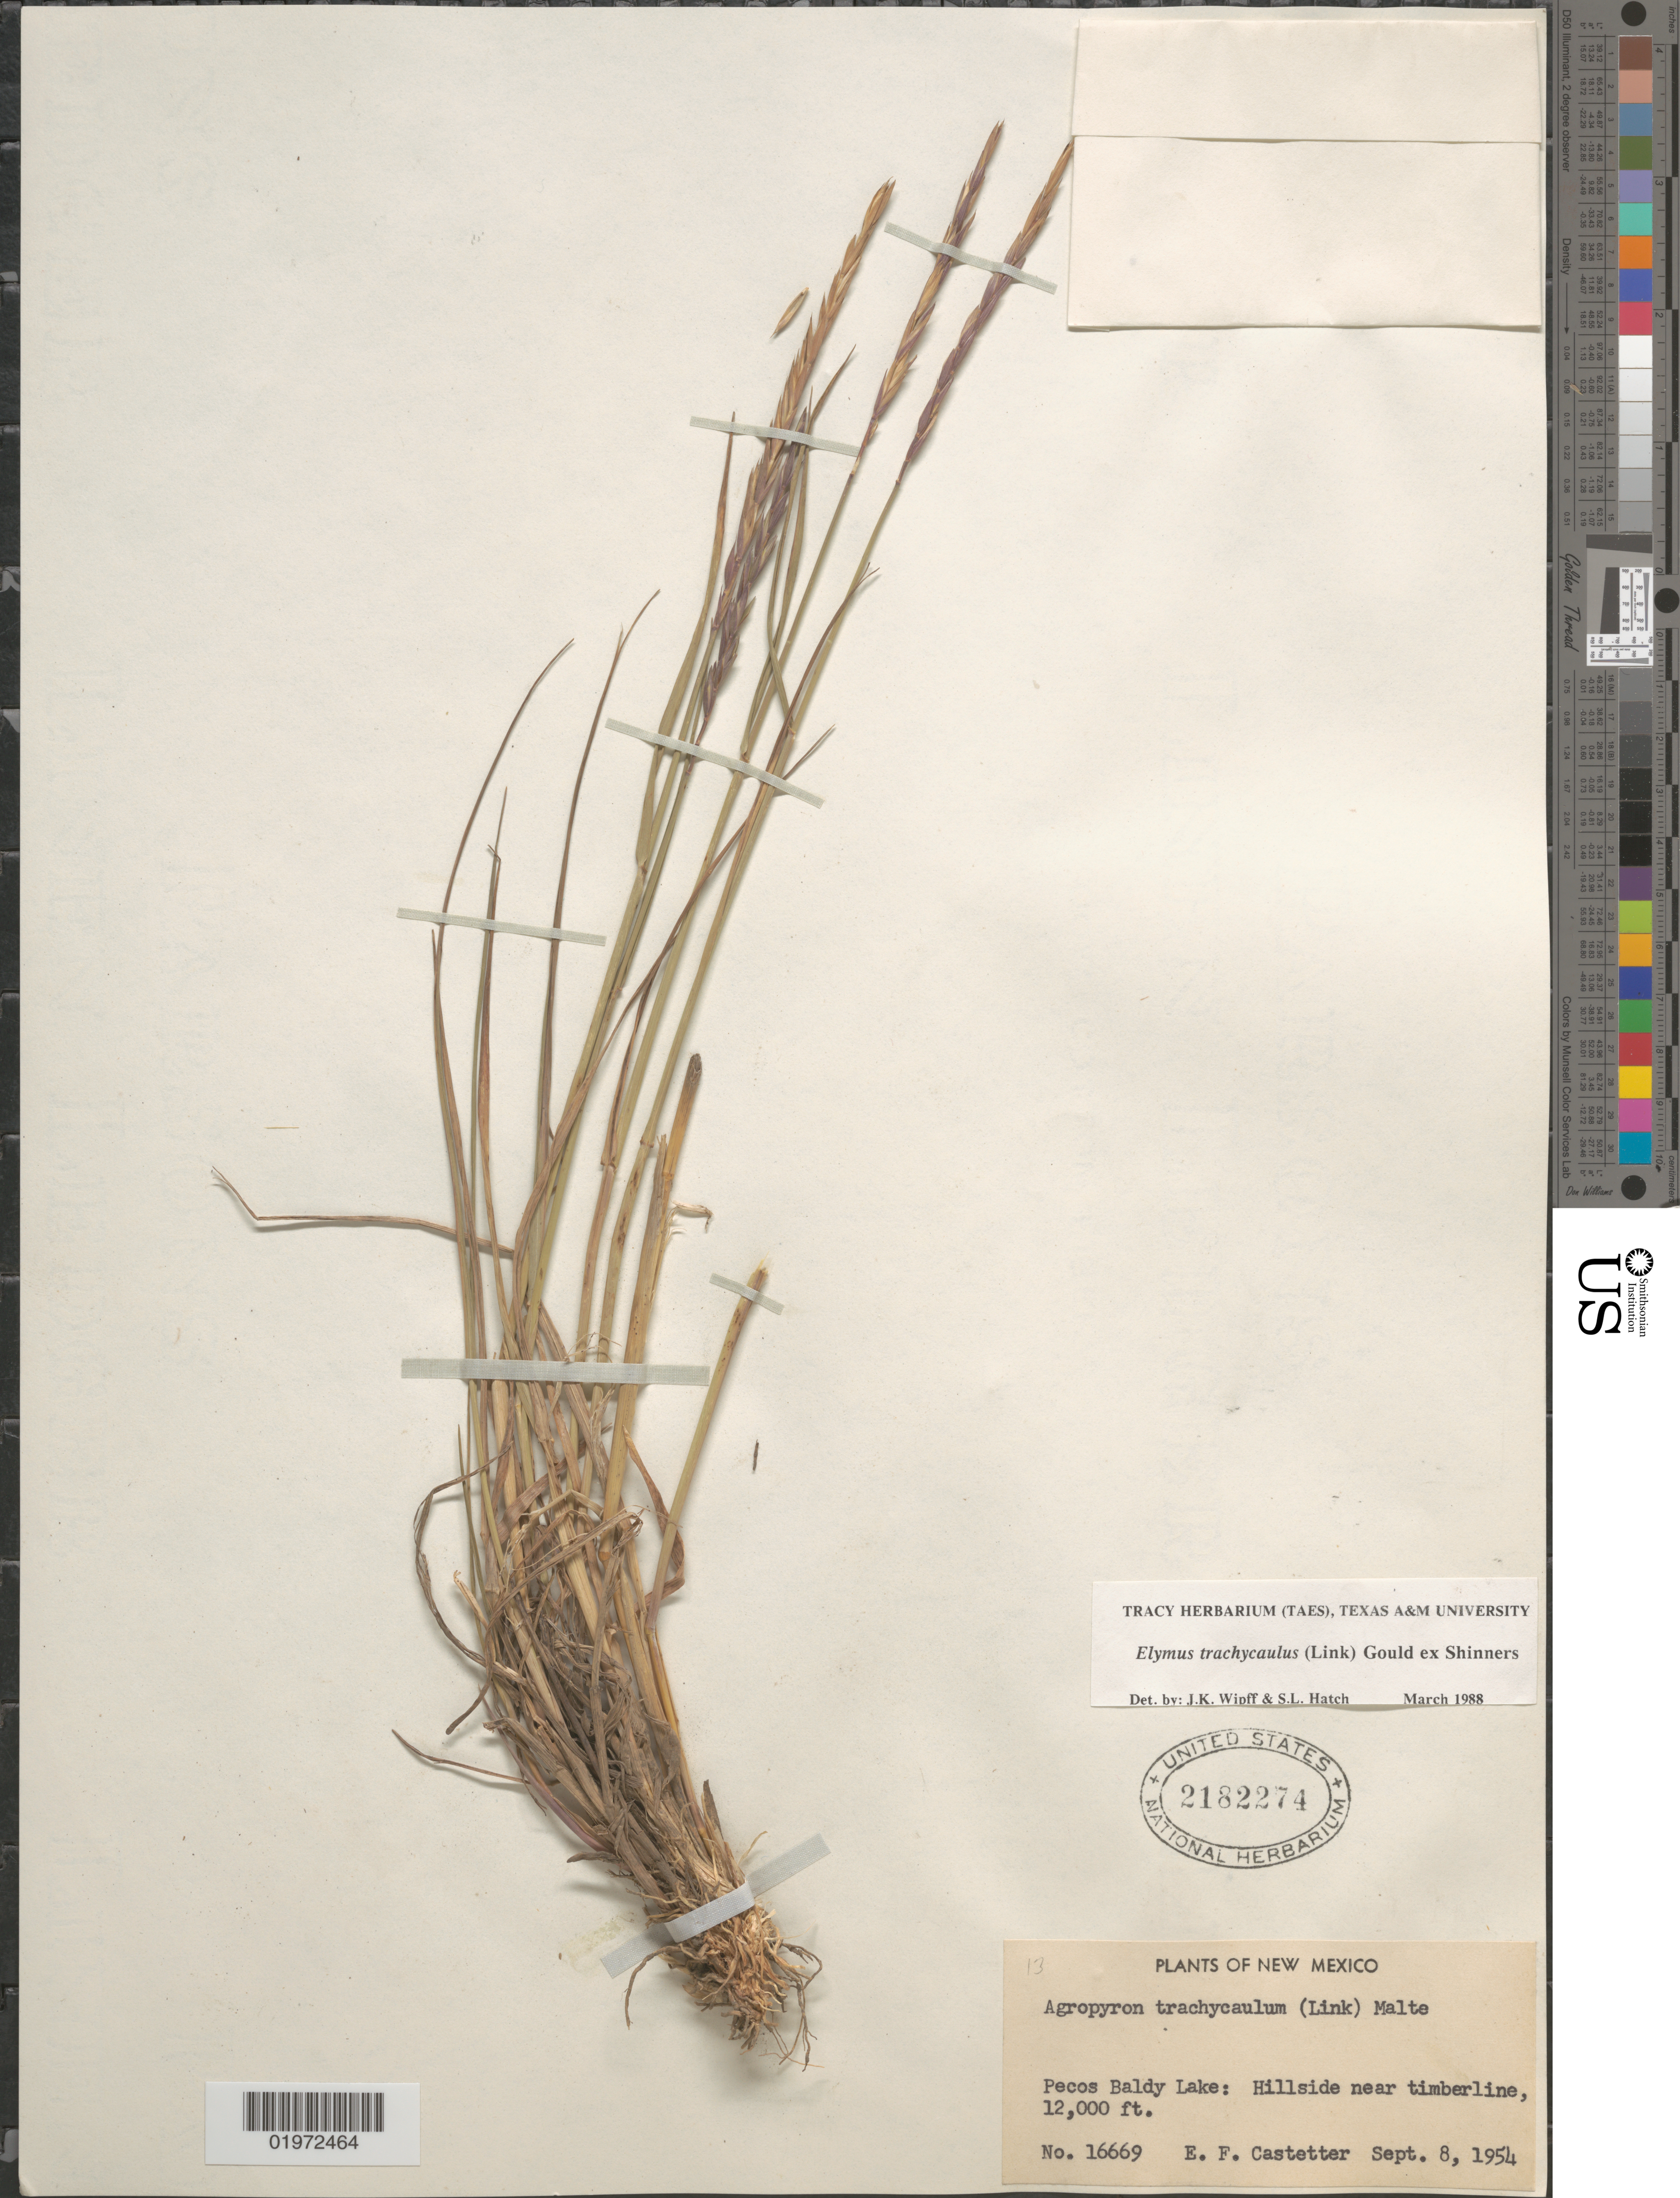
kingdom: Plantae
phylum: Tracheophyta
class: Liliopsida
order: Poales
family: Poaceae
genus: Elymus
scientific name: Elymus trachycaulus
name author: (Link) Gould ex Shinners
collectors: E. F. Castetter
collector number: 16669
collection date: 1954-09-08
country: United States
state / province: New Mexico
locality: Pecos Baldy Lake: Hillside near timberline.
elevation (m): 3658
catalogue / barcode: US 2182274